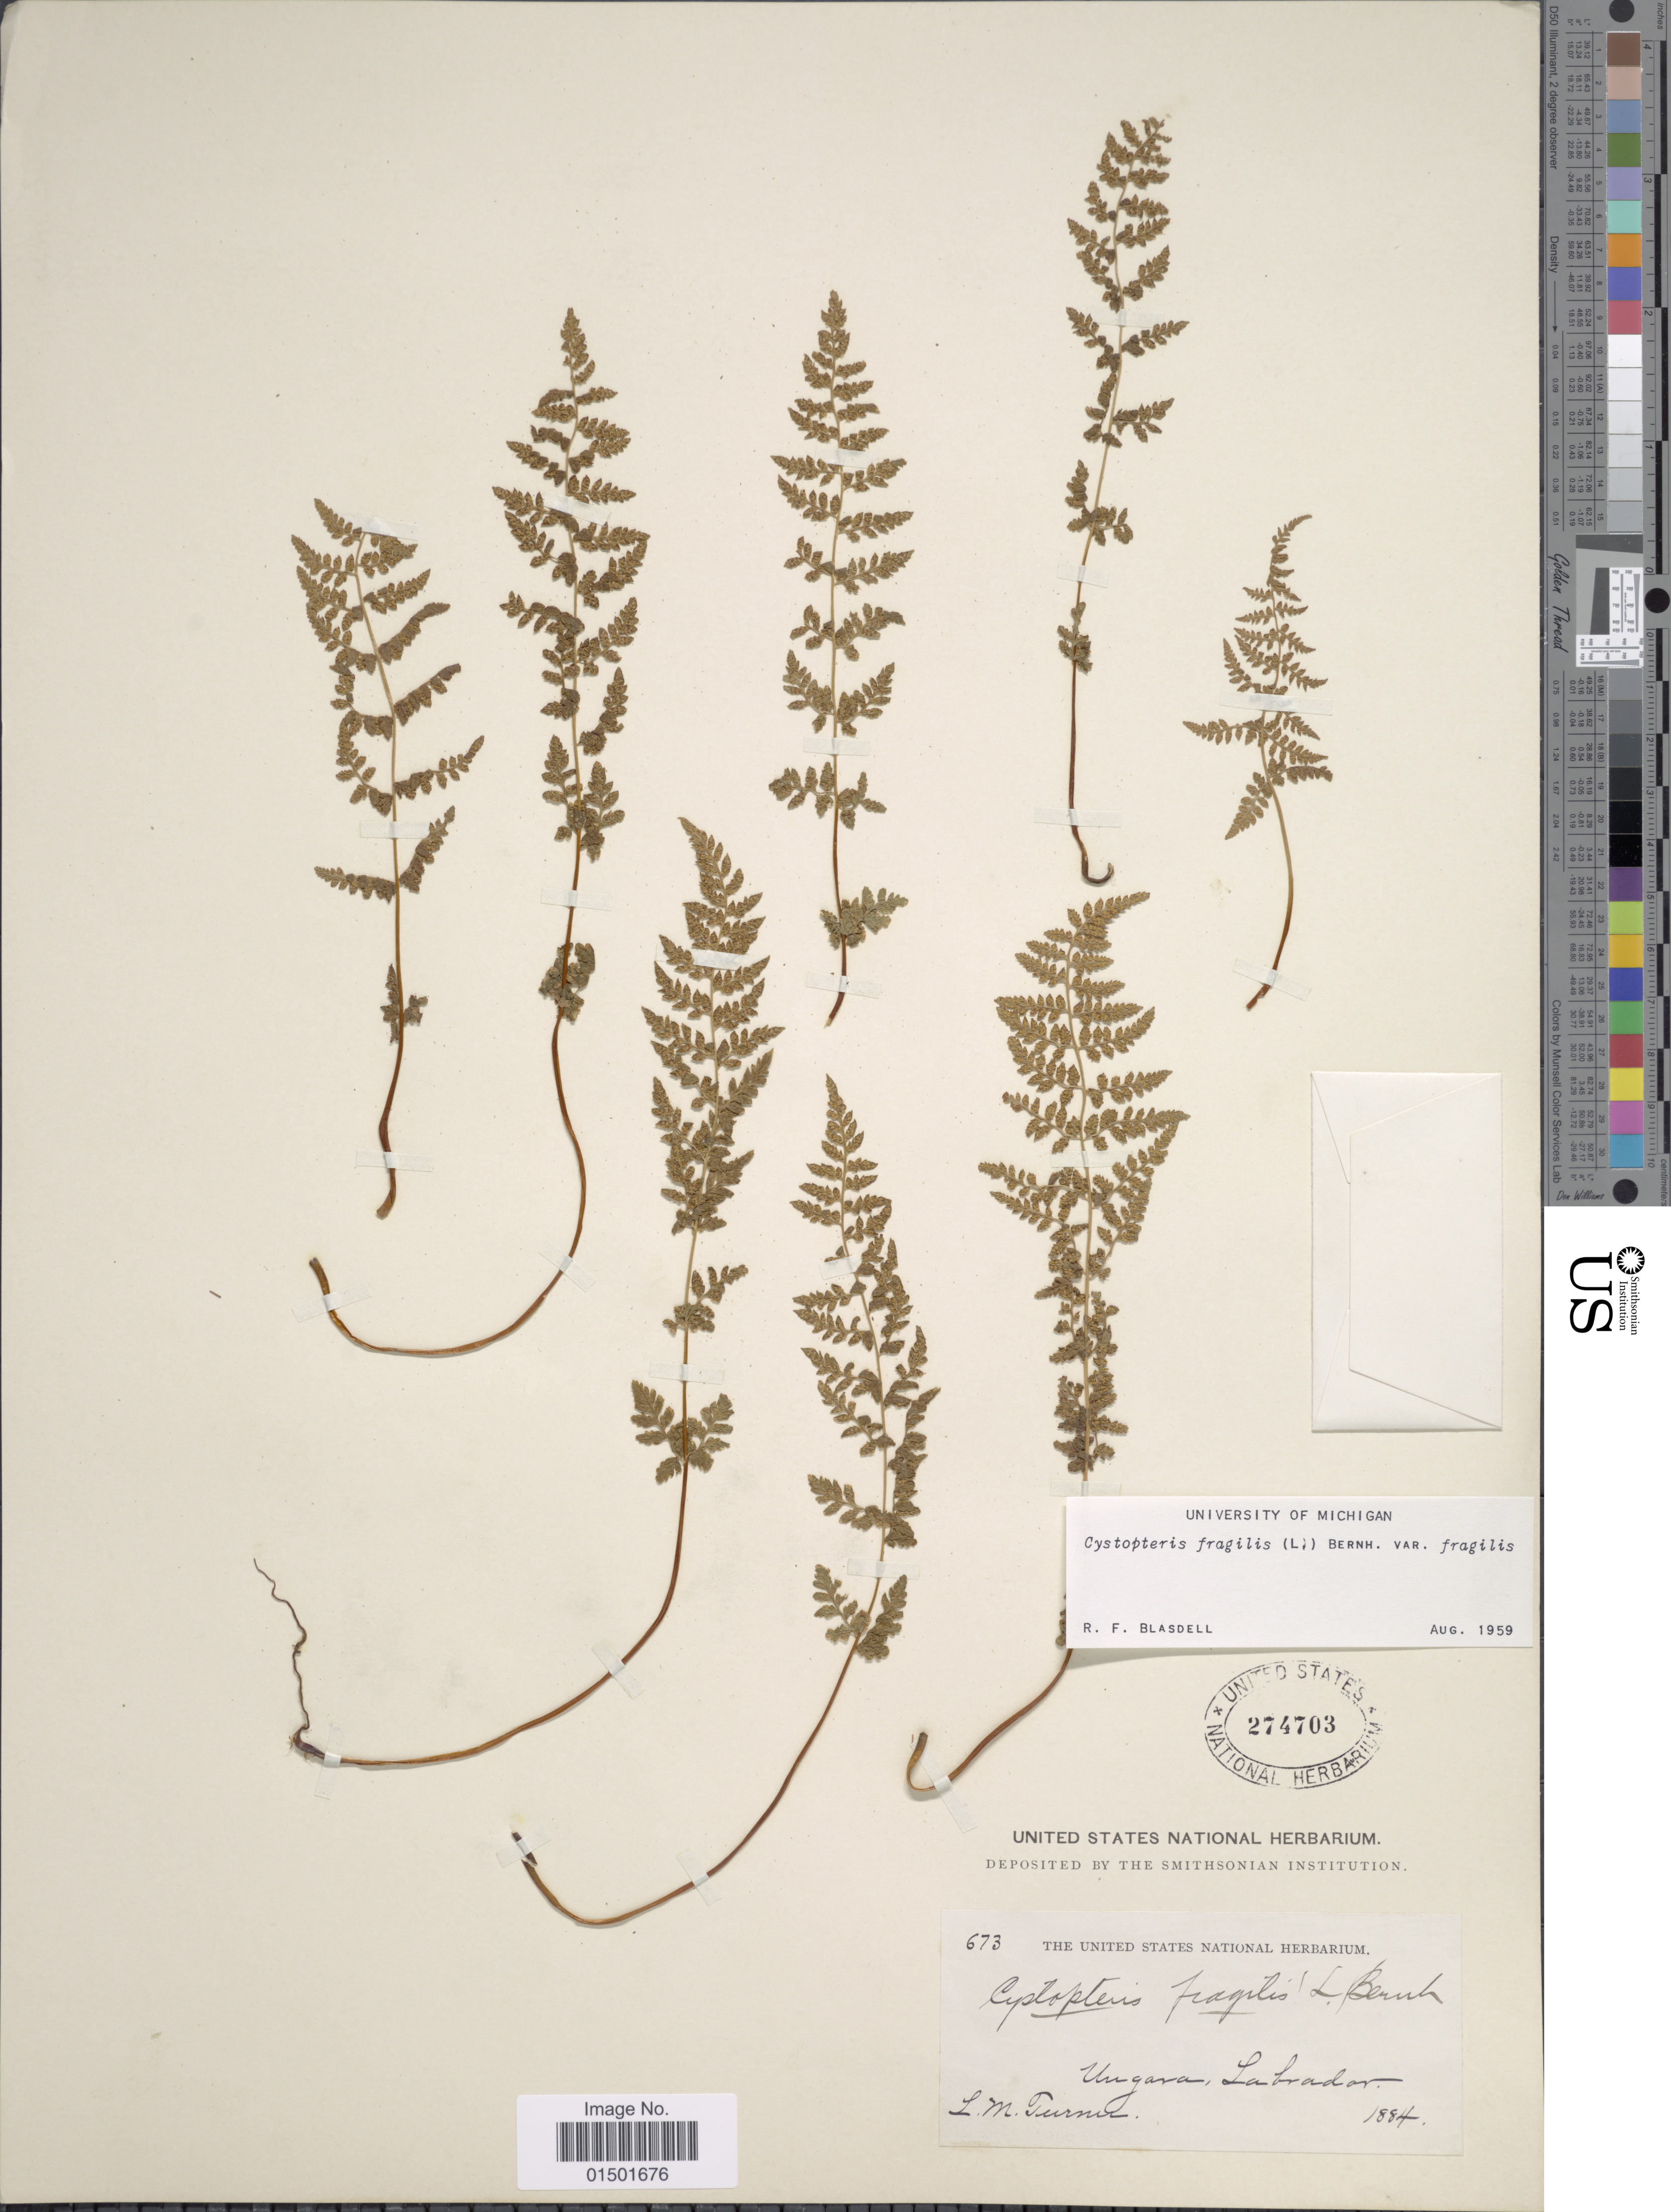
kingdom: Plantae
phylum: Tracheophyta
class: Polypodiopsida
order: Polypodiales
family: Cystopteridaceae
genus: Cystopteris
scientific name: Cystopteris fragilis var. fragilis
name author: (L.) Bernh.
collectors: L. M. Turner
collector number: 673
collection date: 1884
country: Canada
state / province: Newfoundland and Labrador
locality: Ungava, Labrador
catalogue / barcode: US 274703